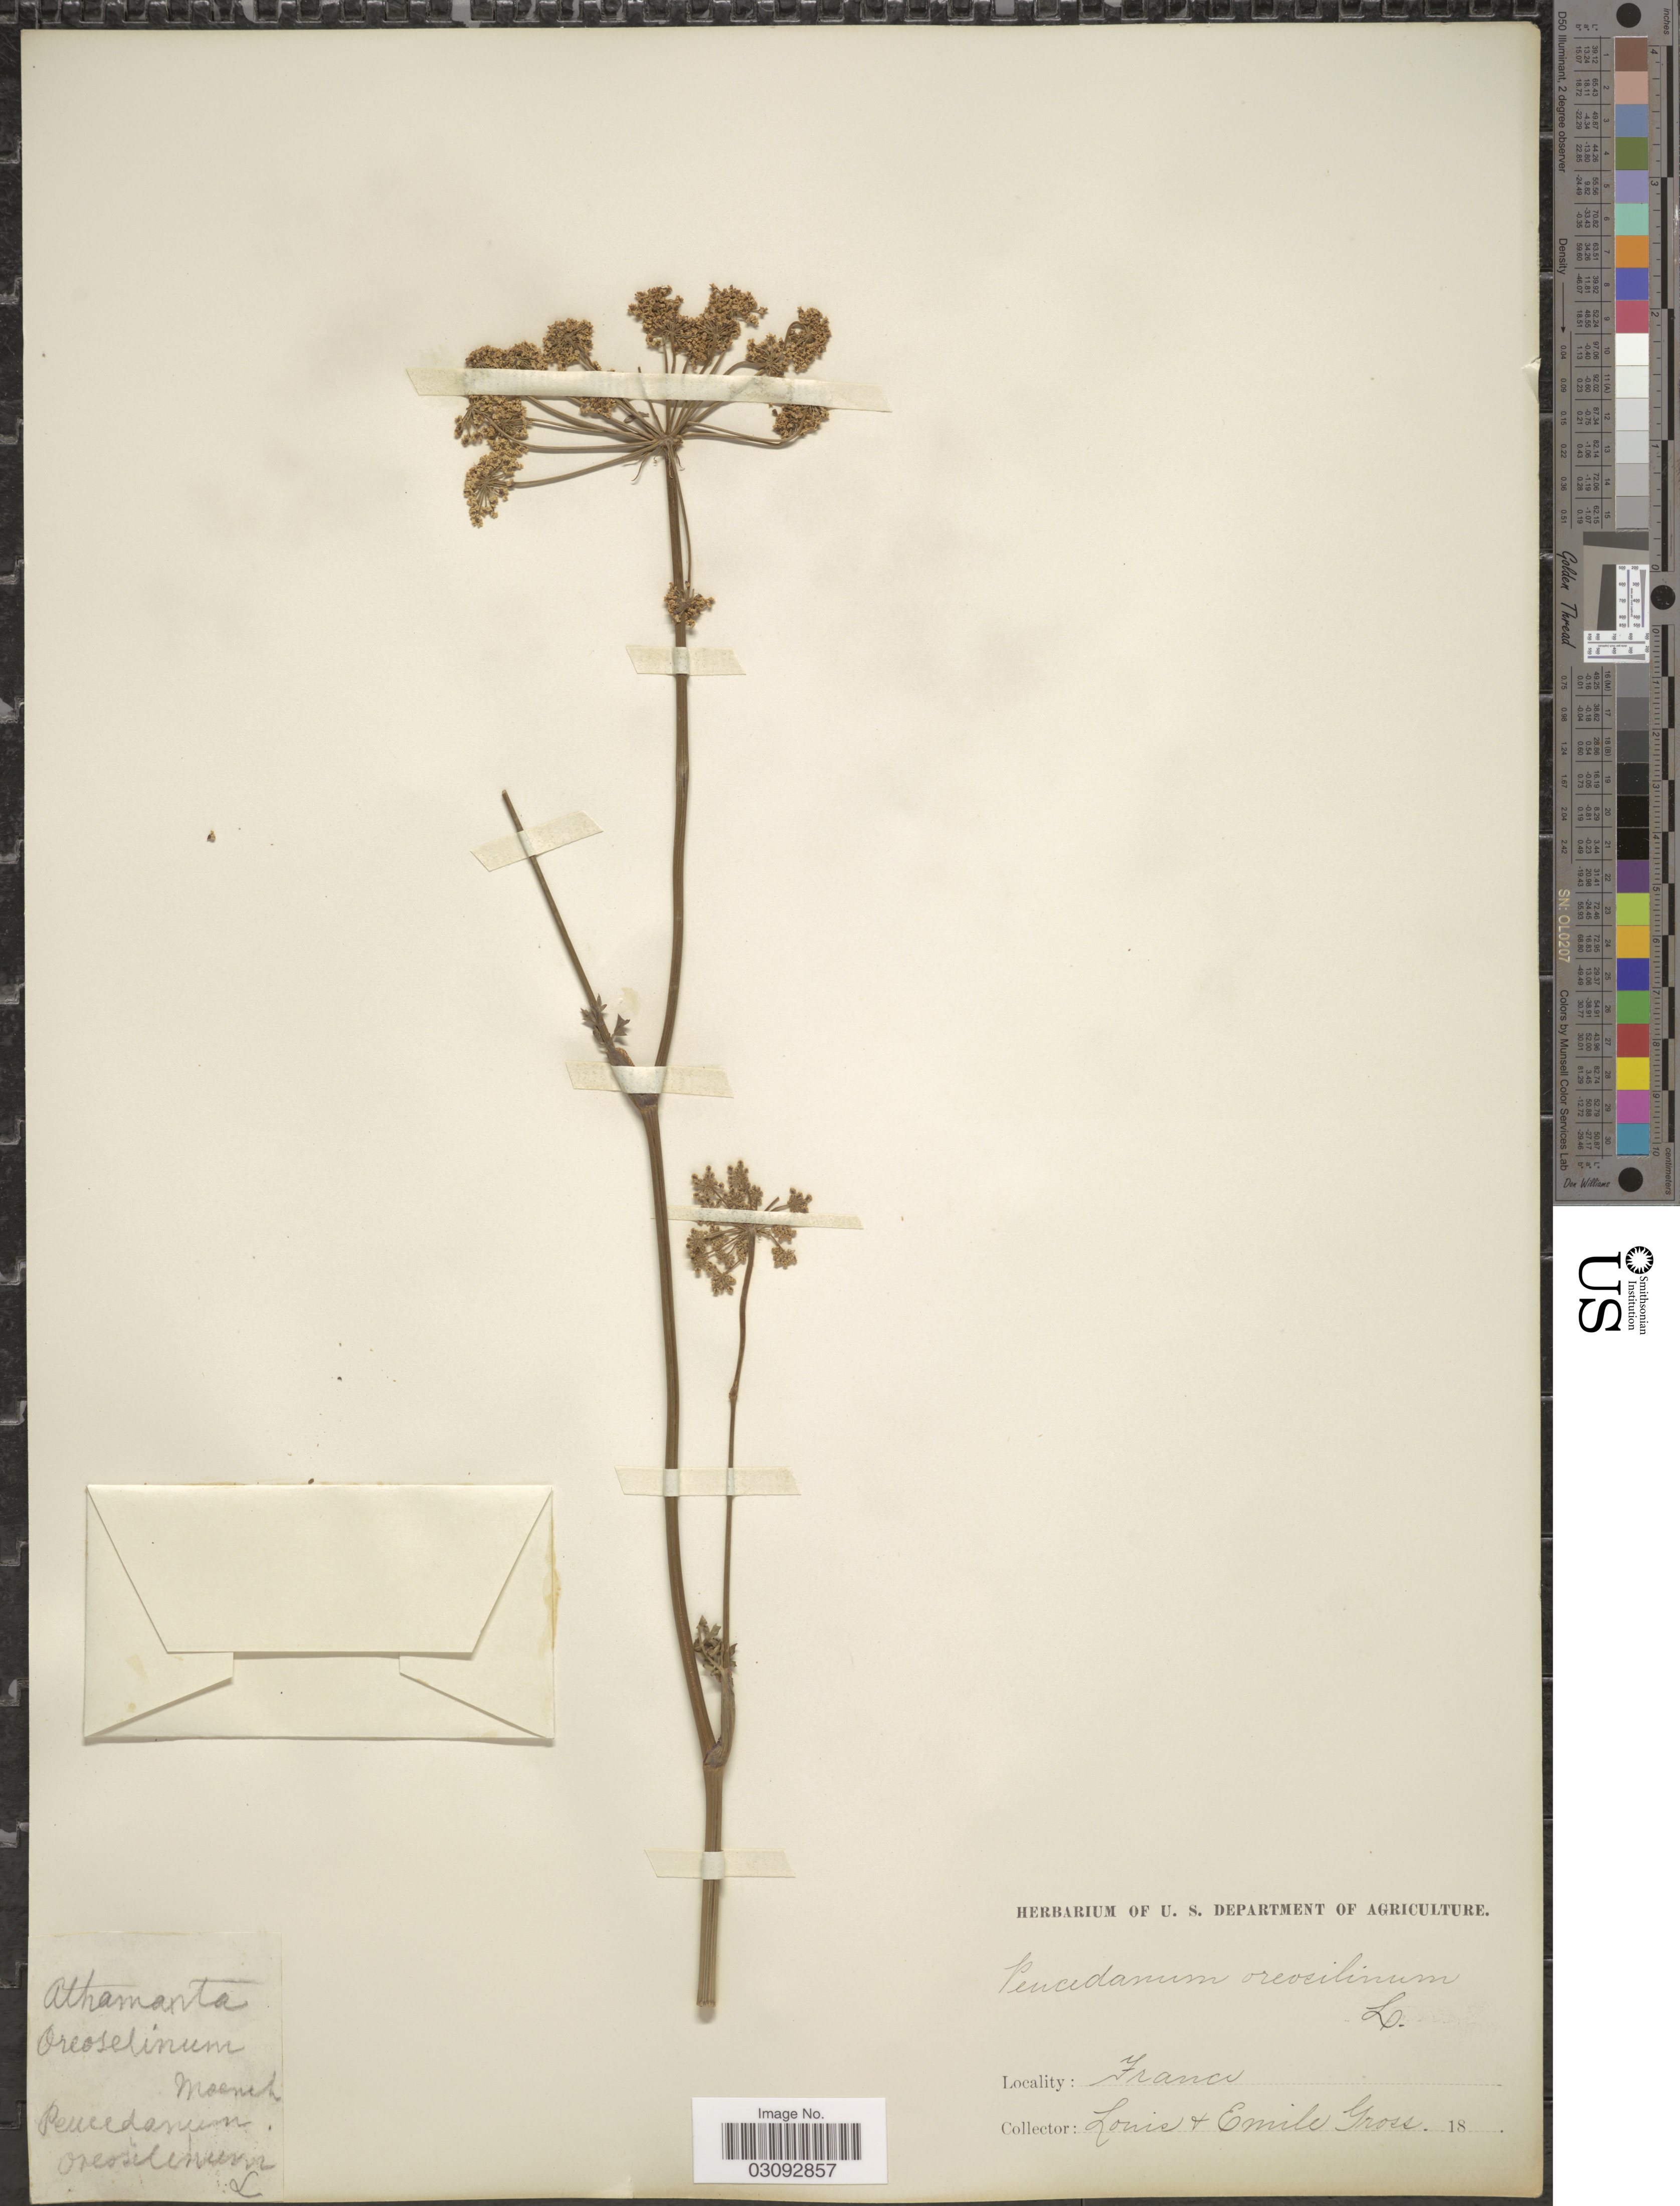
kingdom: Plantae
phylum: Tracheophyta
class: Magnoliopsida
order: Apiales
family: Apiaceae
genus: Peucedanum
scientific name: Peucedanum oreoselinum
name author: (L.) Moench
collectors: L. Gross & E. A. Gross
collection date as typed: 18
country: France